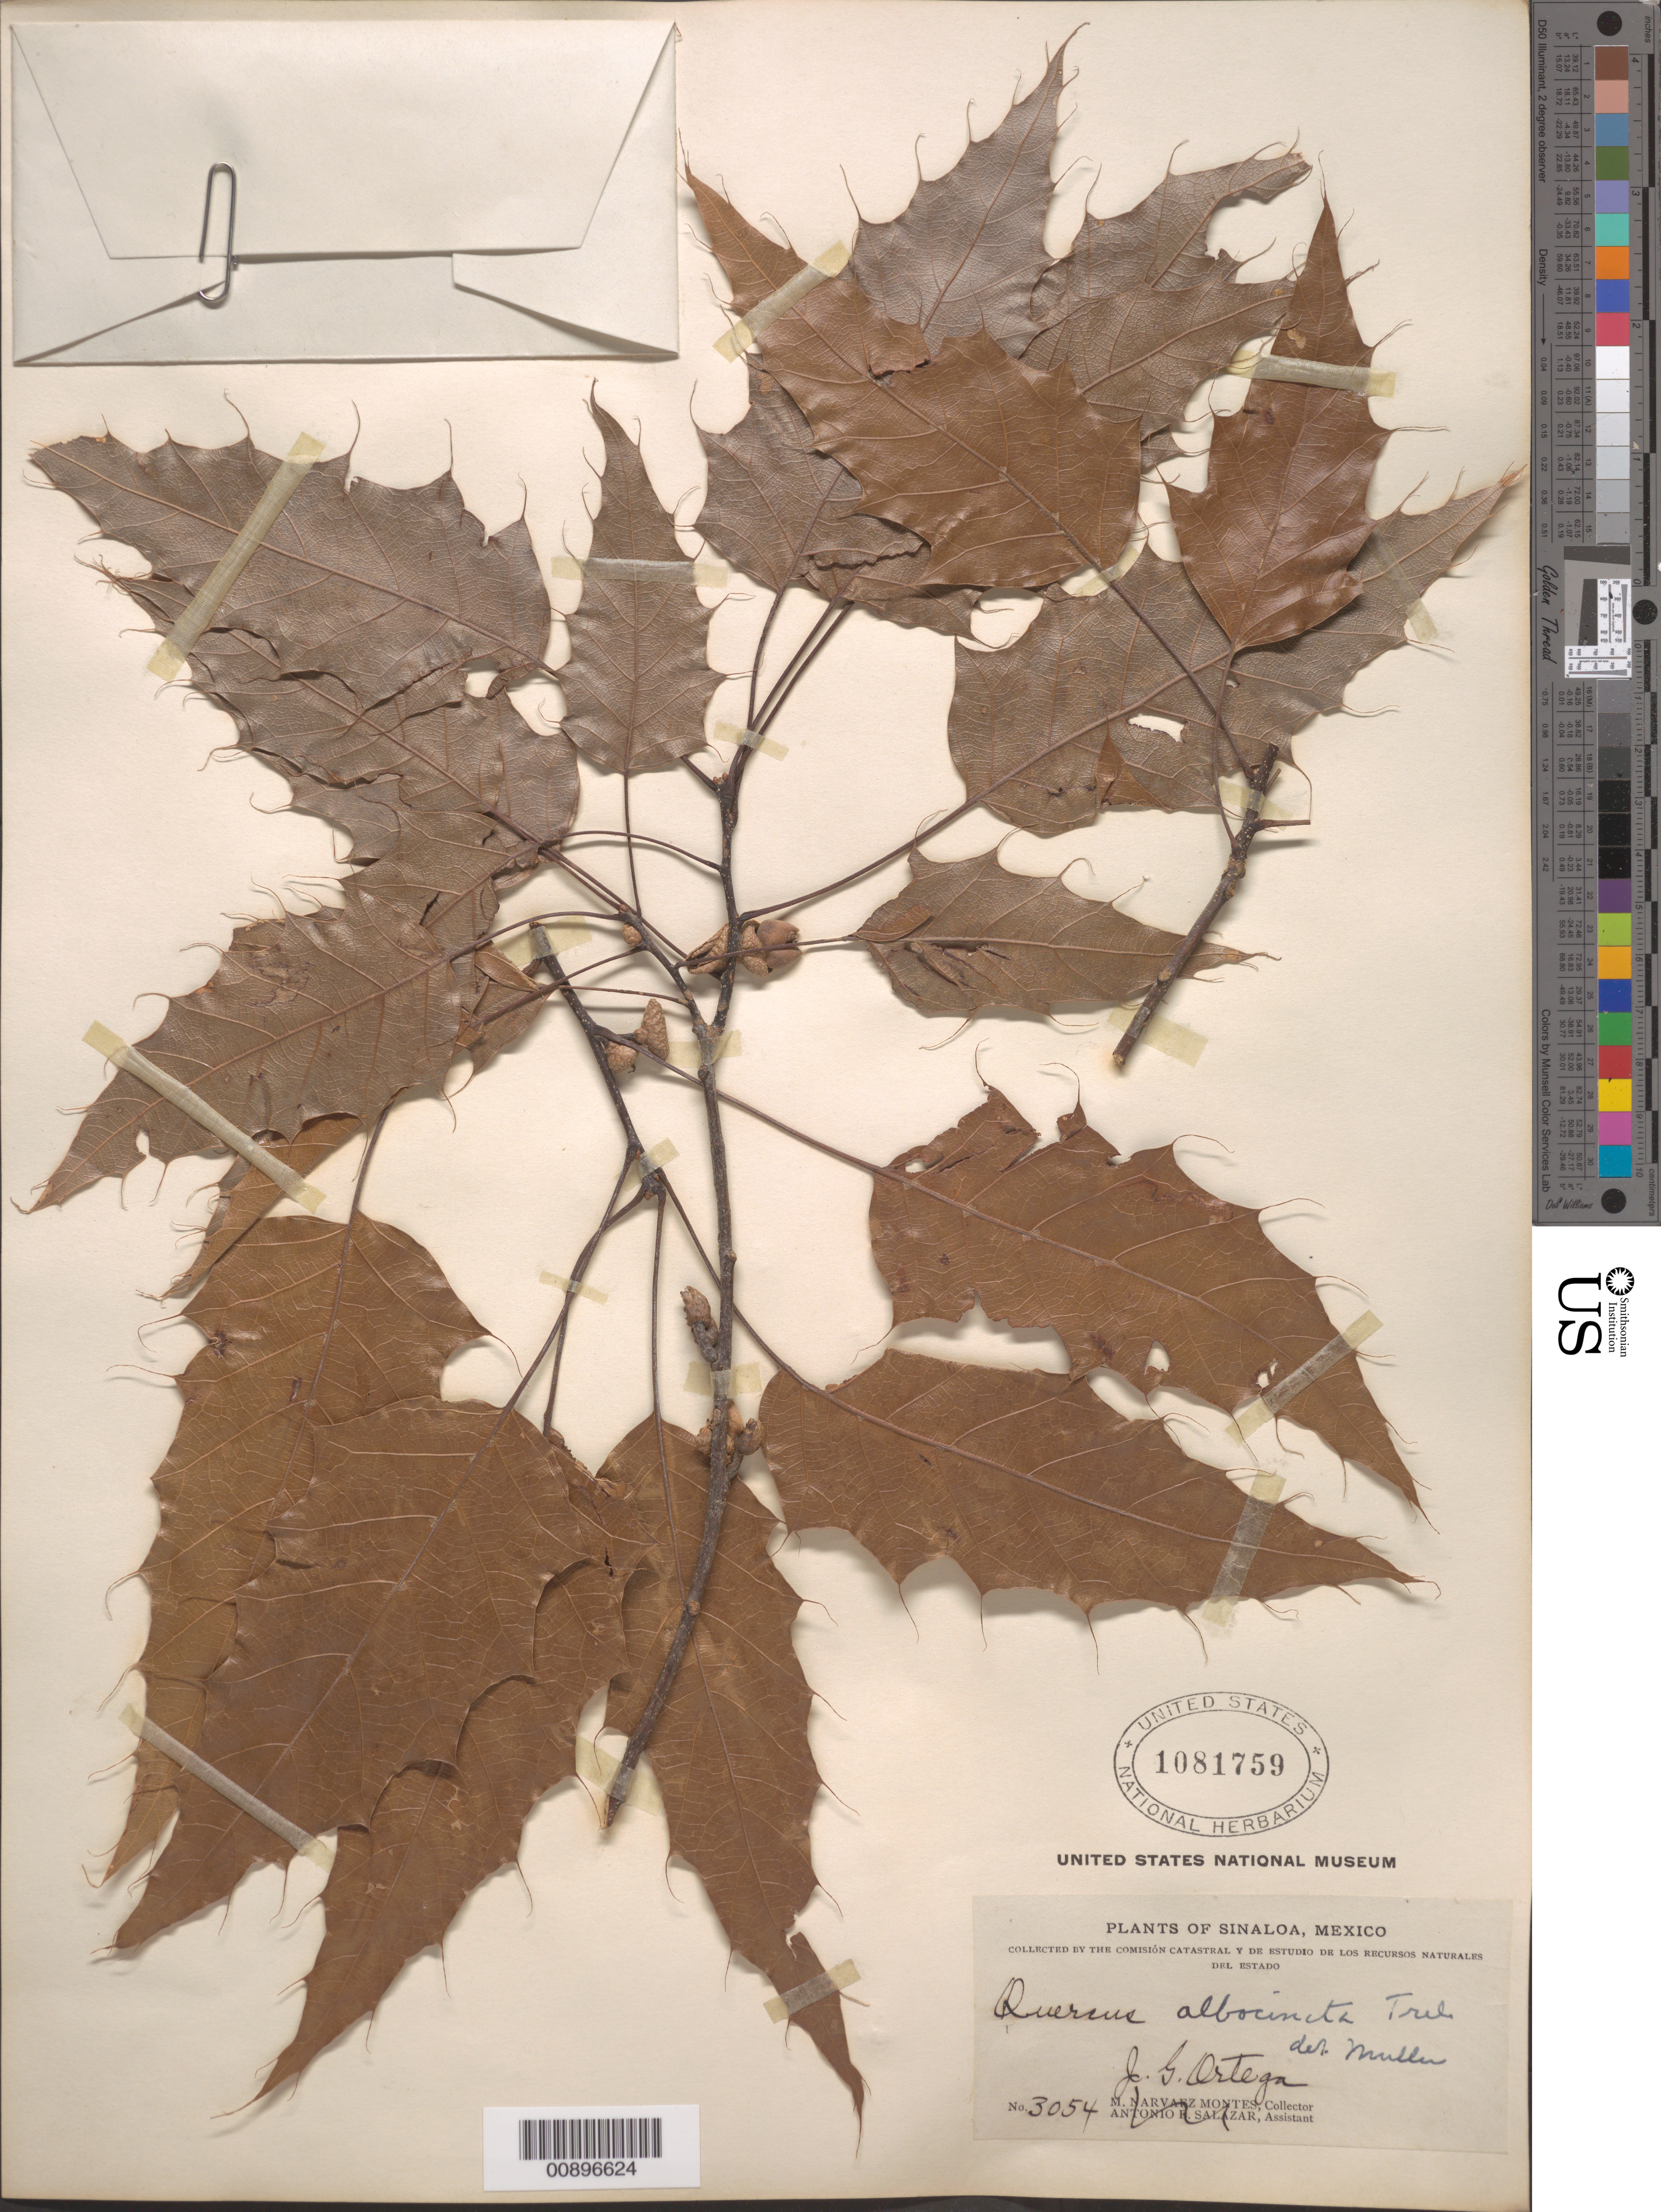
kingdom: Plantae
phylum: Tracheophyta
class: Magnoliopsida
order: Fagales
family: Fagaceae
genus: Quercus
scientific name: Quercus albocincta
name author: Trel.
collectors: J. Ortega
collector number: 3054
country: Mexico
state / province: Sinaloa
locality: Sinaloa.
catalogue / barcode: US 1081759